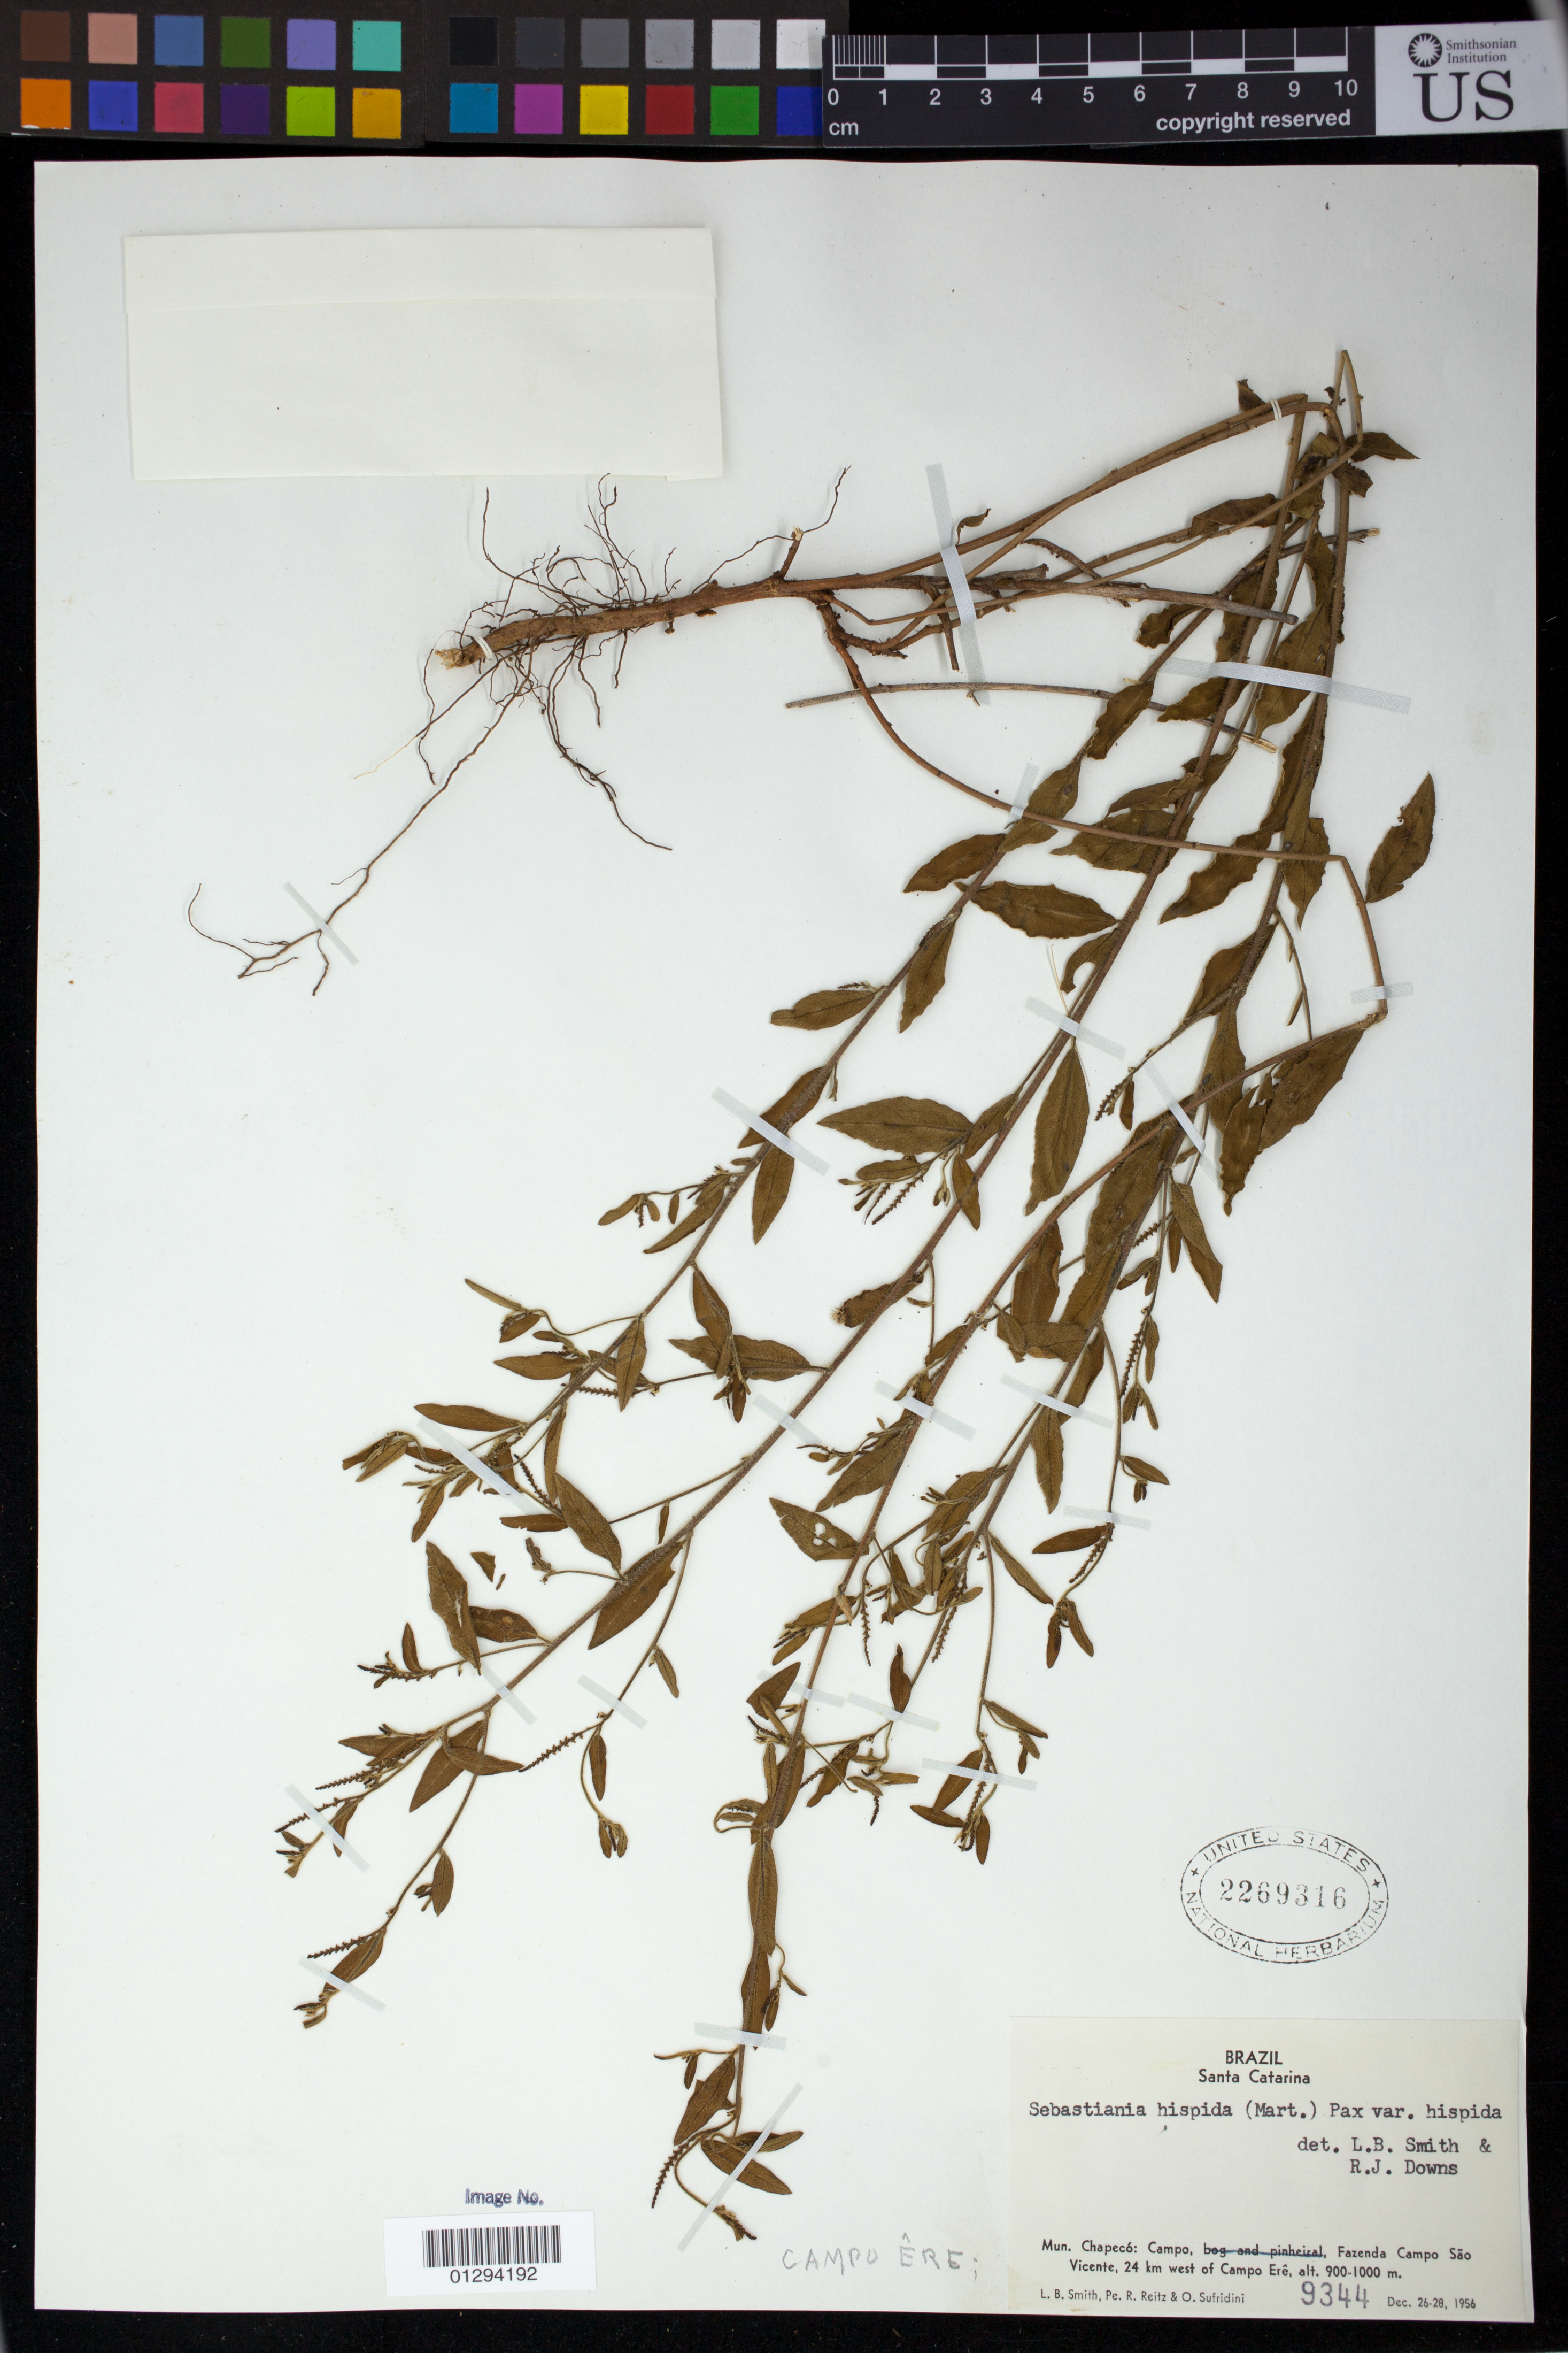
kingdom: Plantae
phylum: Tracheophyta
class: Magnoliopsida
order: Malpighiales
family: Euphorbiaceae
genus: Sebastiania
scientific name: Sebastiania hispida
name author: (Mart.) Pax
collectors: L. Smith, R. Reitz & O. Sufridini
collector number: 9344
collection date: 1956-12-26/1956-12-28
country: Brazil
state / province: Santa Catarina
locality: Mun. Chapeco: Campo, Fazenda Campo Sao Vicente, 24 km west of Campo Ere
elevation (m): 900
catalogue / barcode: US 2269316